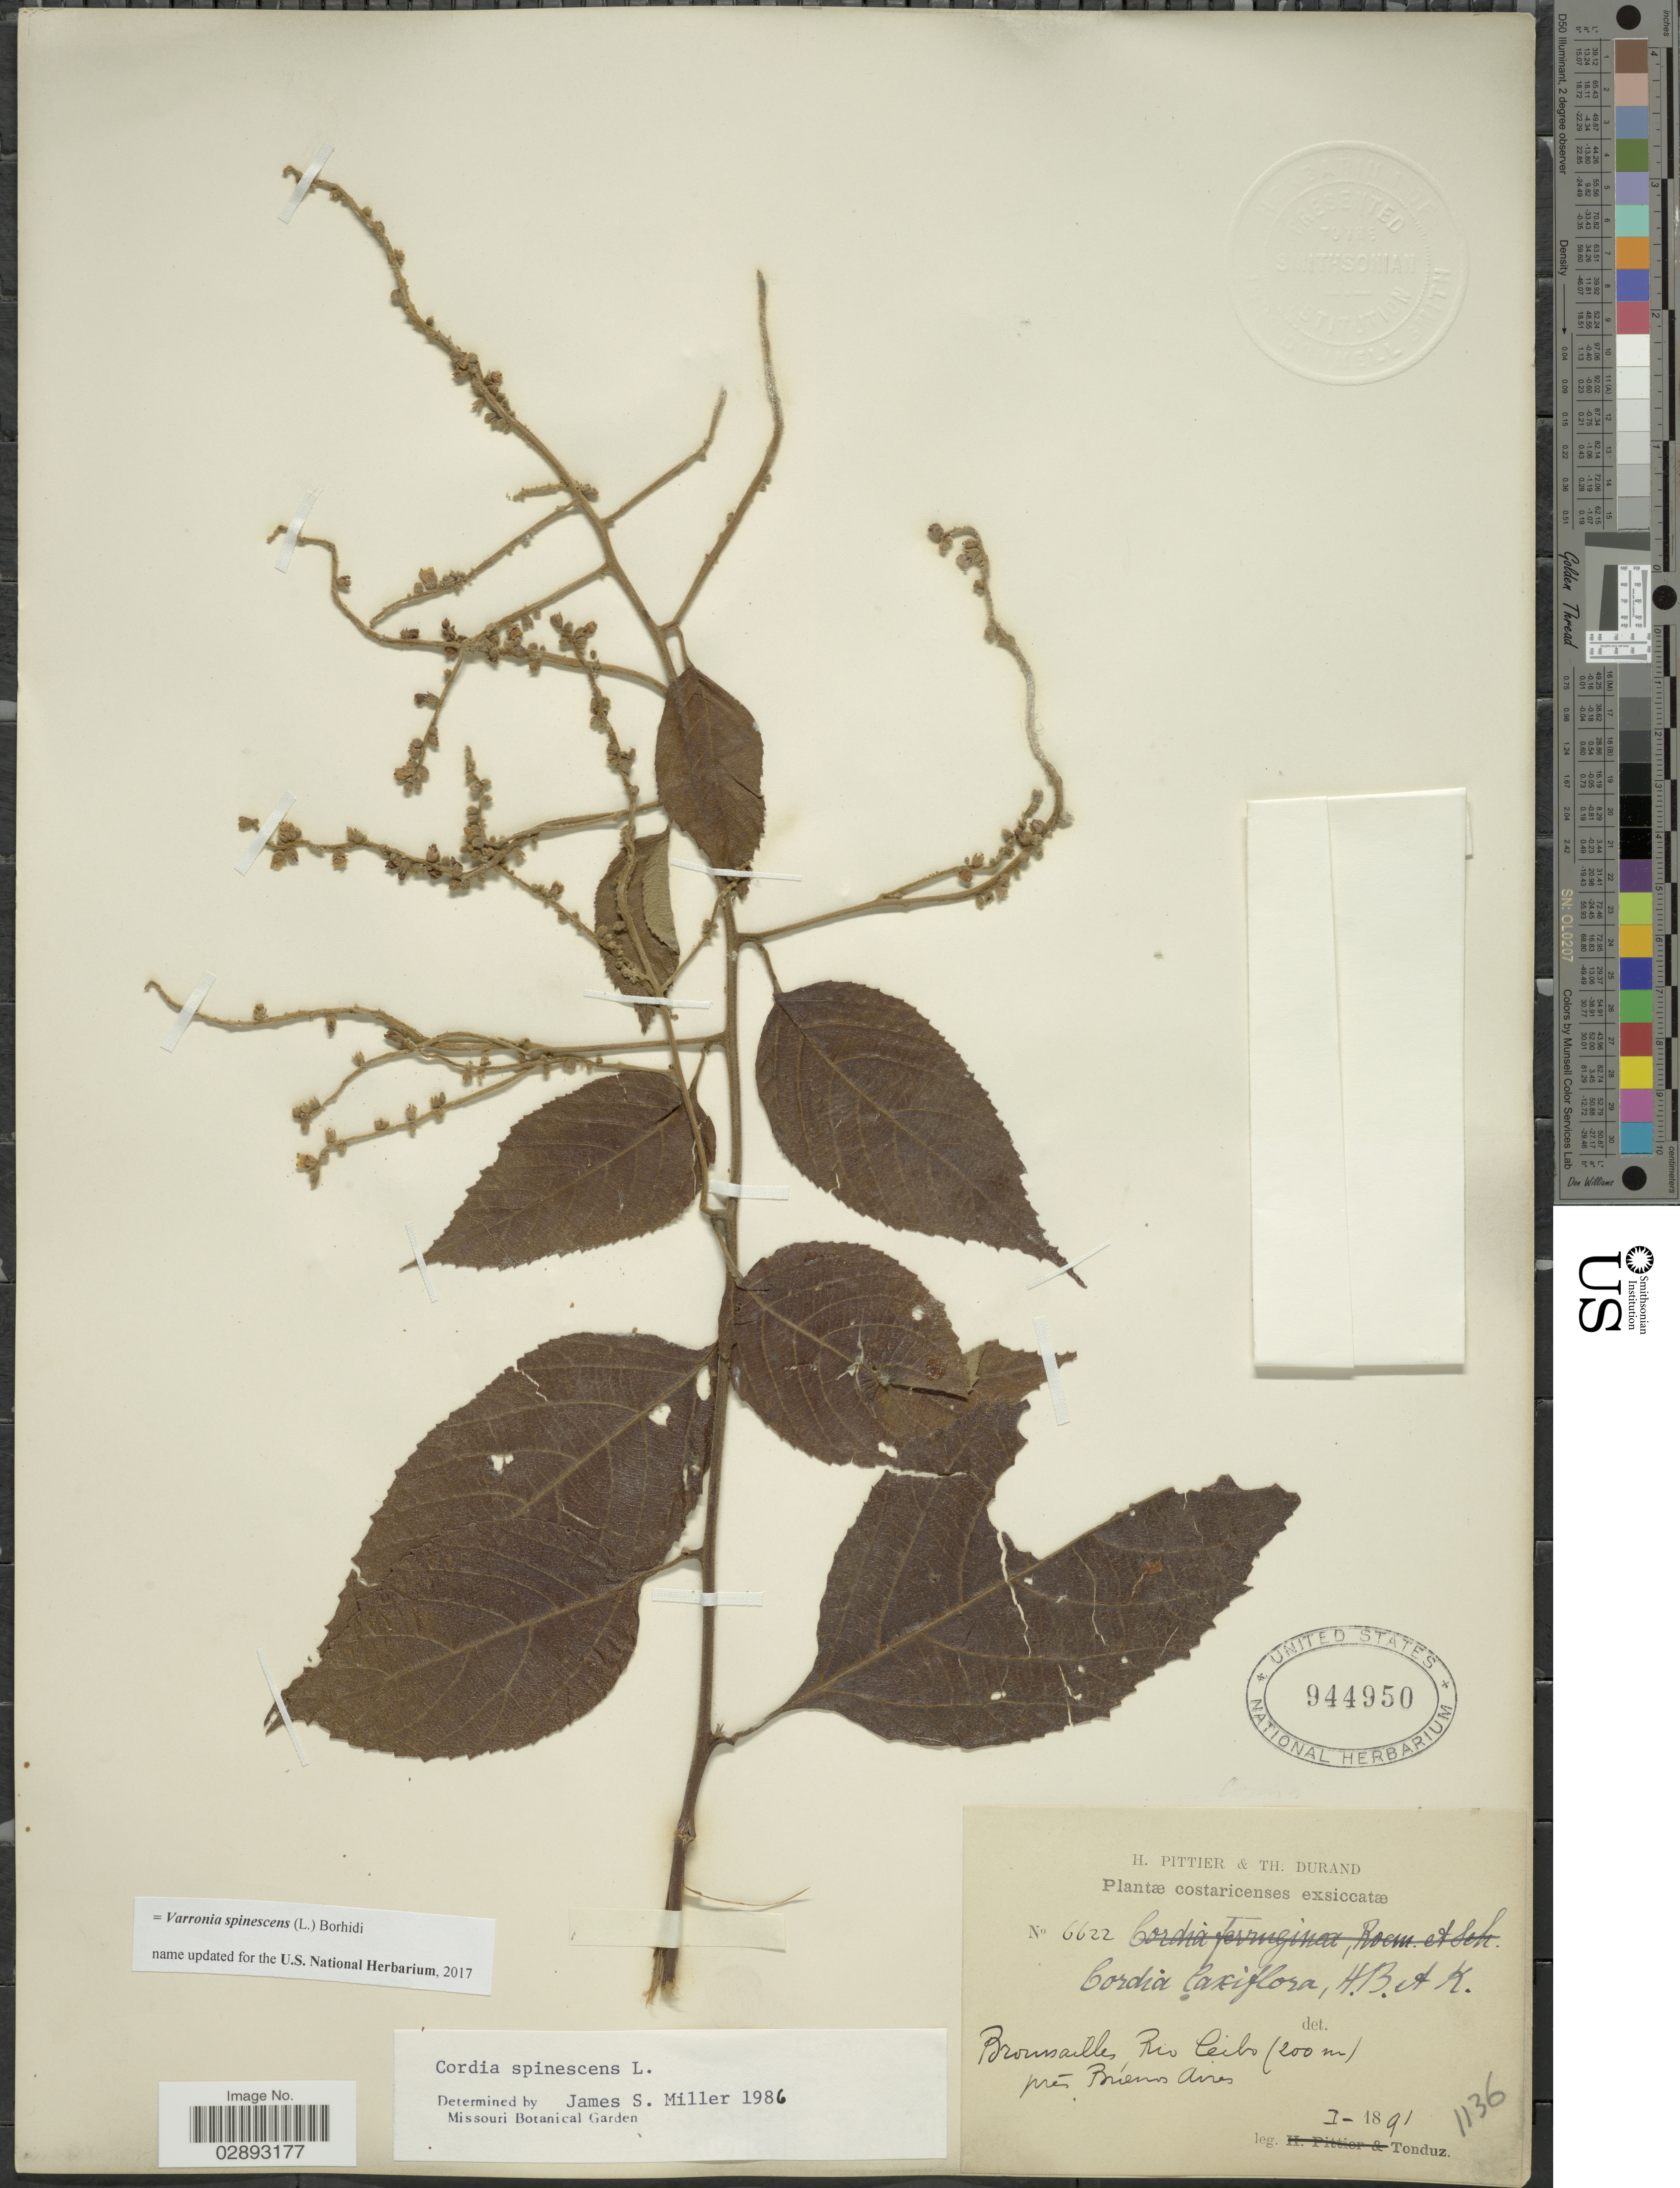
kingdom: Plantae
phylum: Tracheophyta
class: Magnoliopsida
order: Boraginales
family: Cordiaceae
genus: Varronia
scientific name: Varronia spinescens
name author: (L.) Borhidi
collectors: Tonduz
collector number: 6622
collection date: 1891-01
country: Costa Rica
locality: Brounailles, Rio Ceibo, prés Búenos Aires.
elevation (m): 200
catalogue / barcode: US 944950